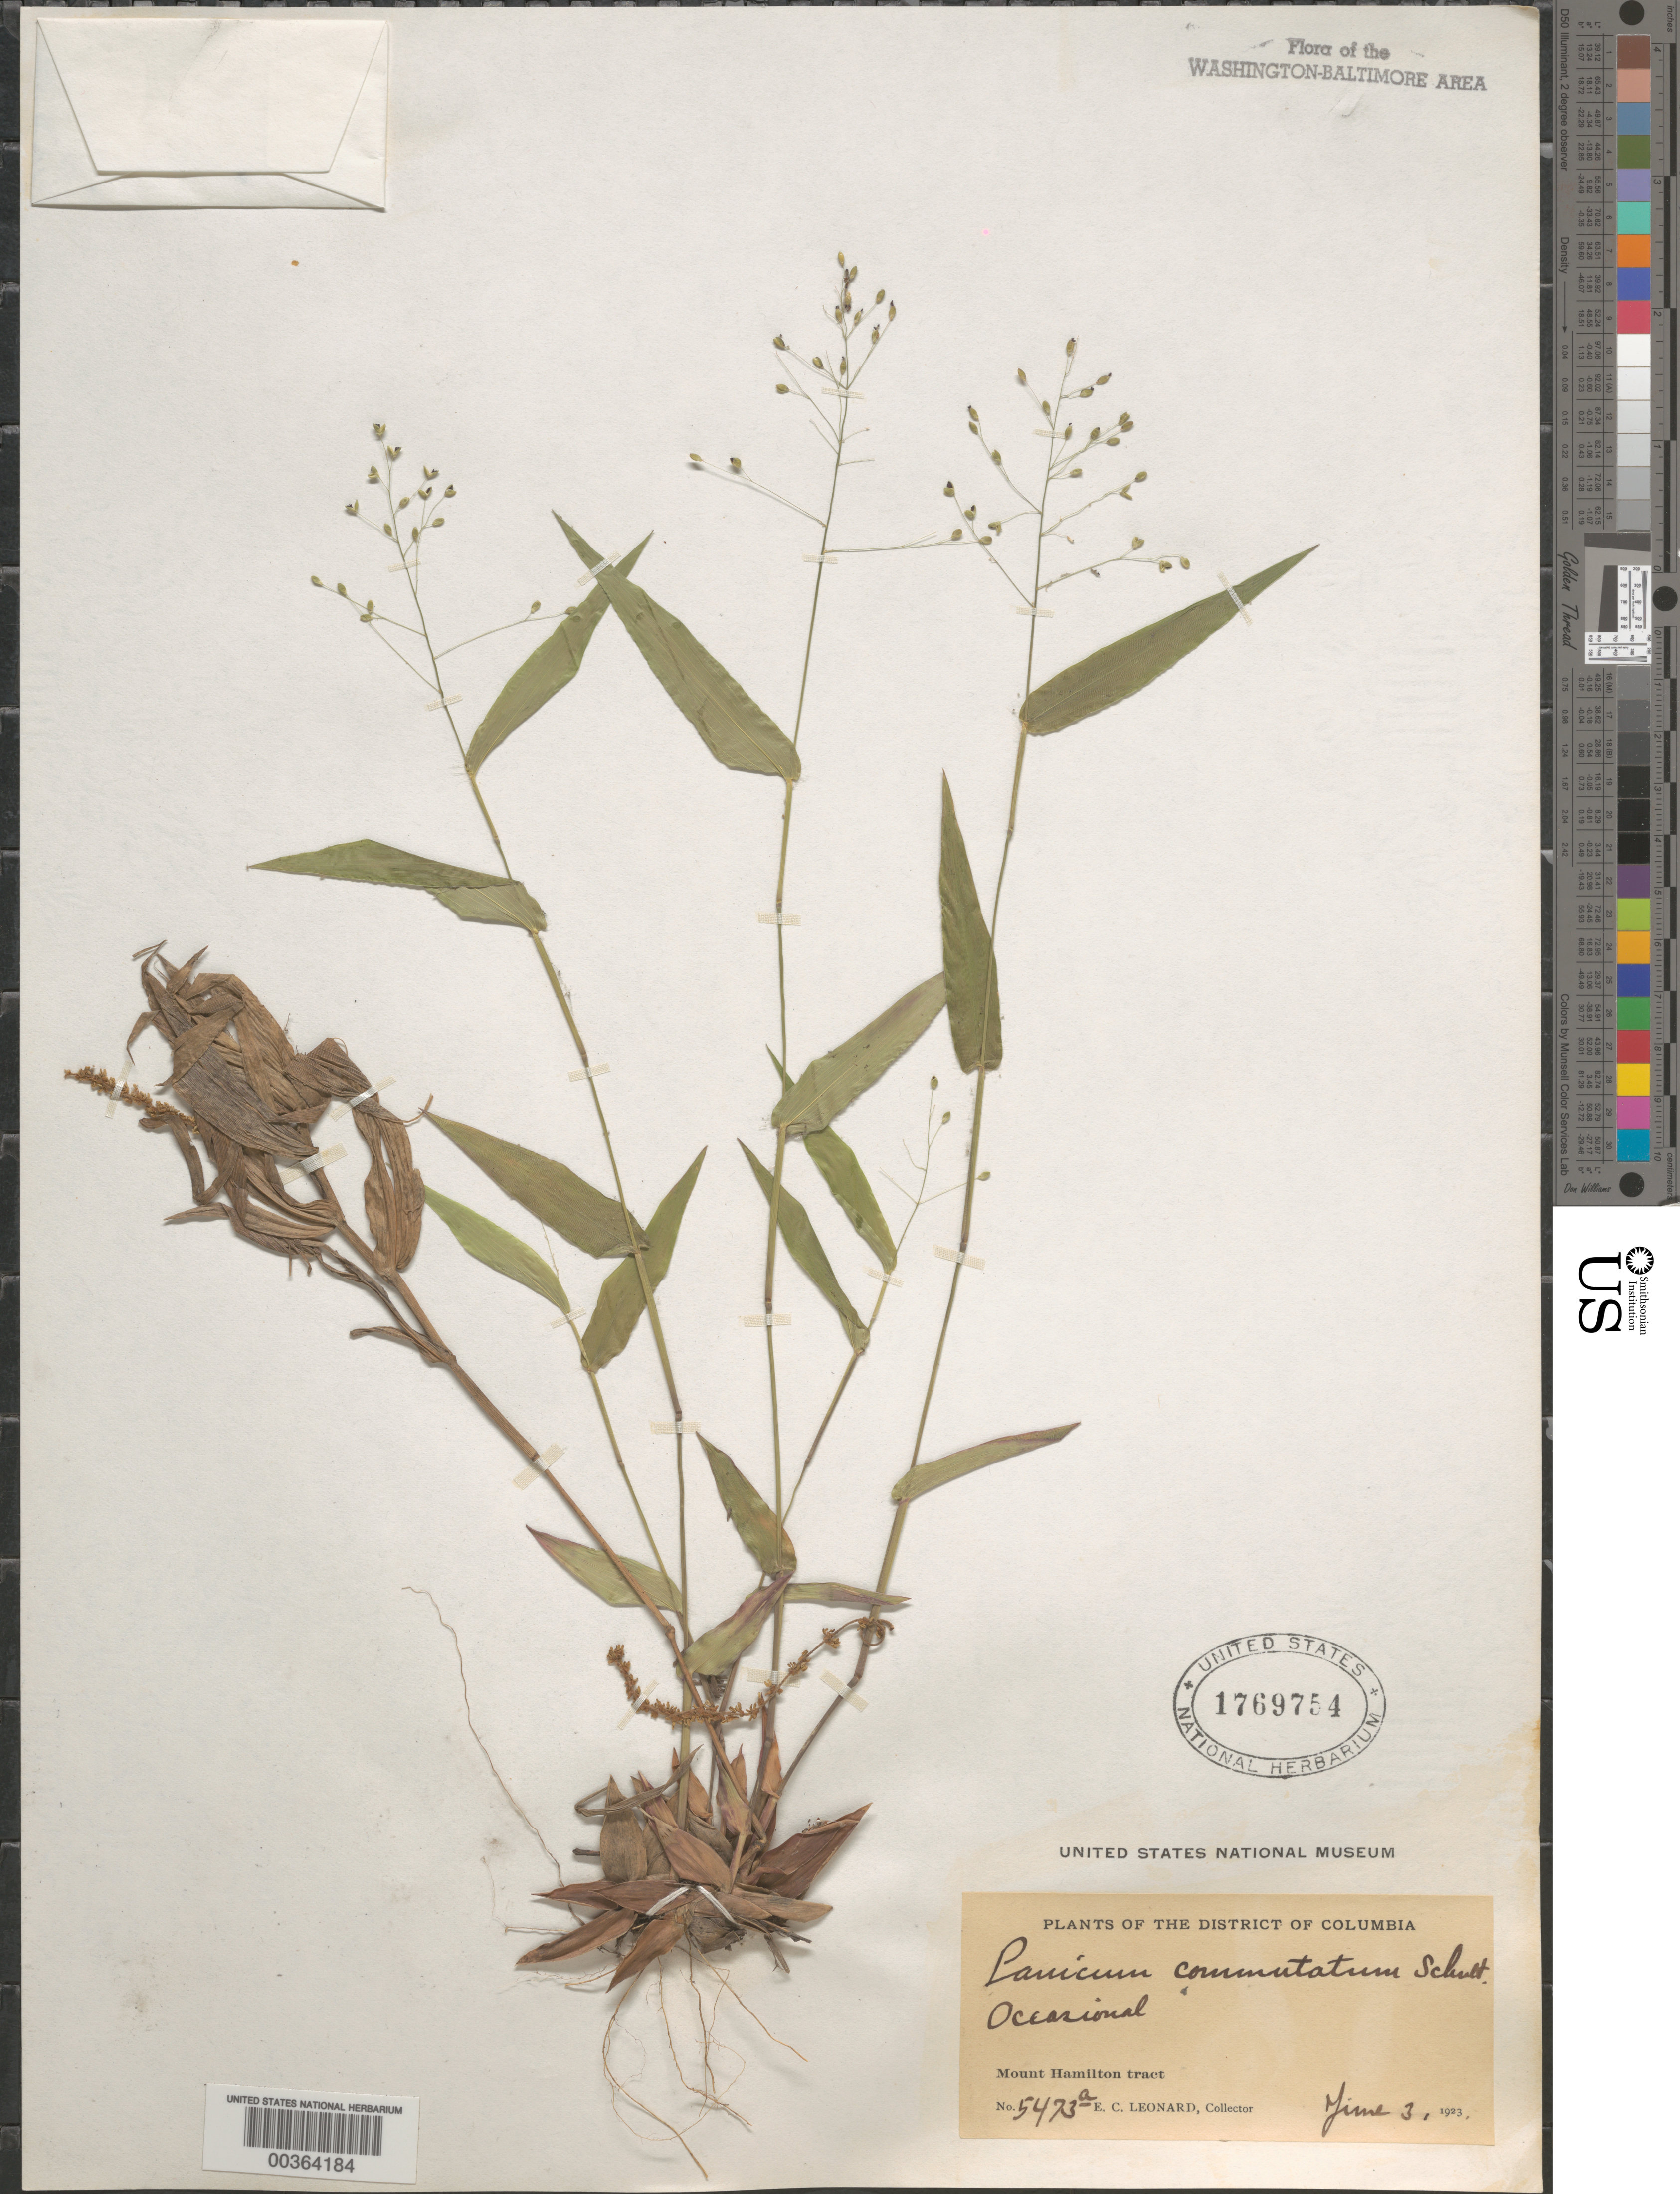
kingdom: Plantae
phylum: Tracheophyta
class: Liliopsida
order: Poales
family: Poaceae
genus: Dichanthelium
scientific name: Dichanthelium commutatum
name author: (Schult.) Gould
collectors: E. C. Leonard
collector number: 5473A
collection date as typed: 03 Jun 1923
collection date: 1923-06-03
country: United States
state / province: District of Columbia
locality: Mt Hamilton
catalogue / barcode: US 1769754